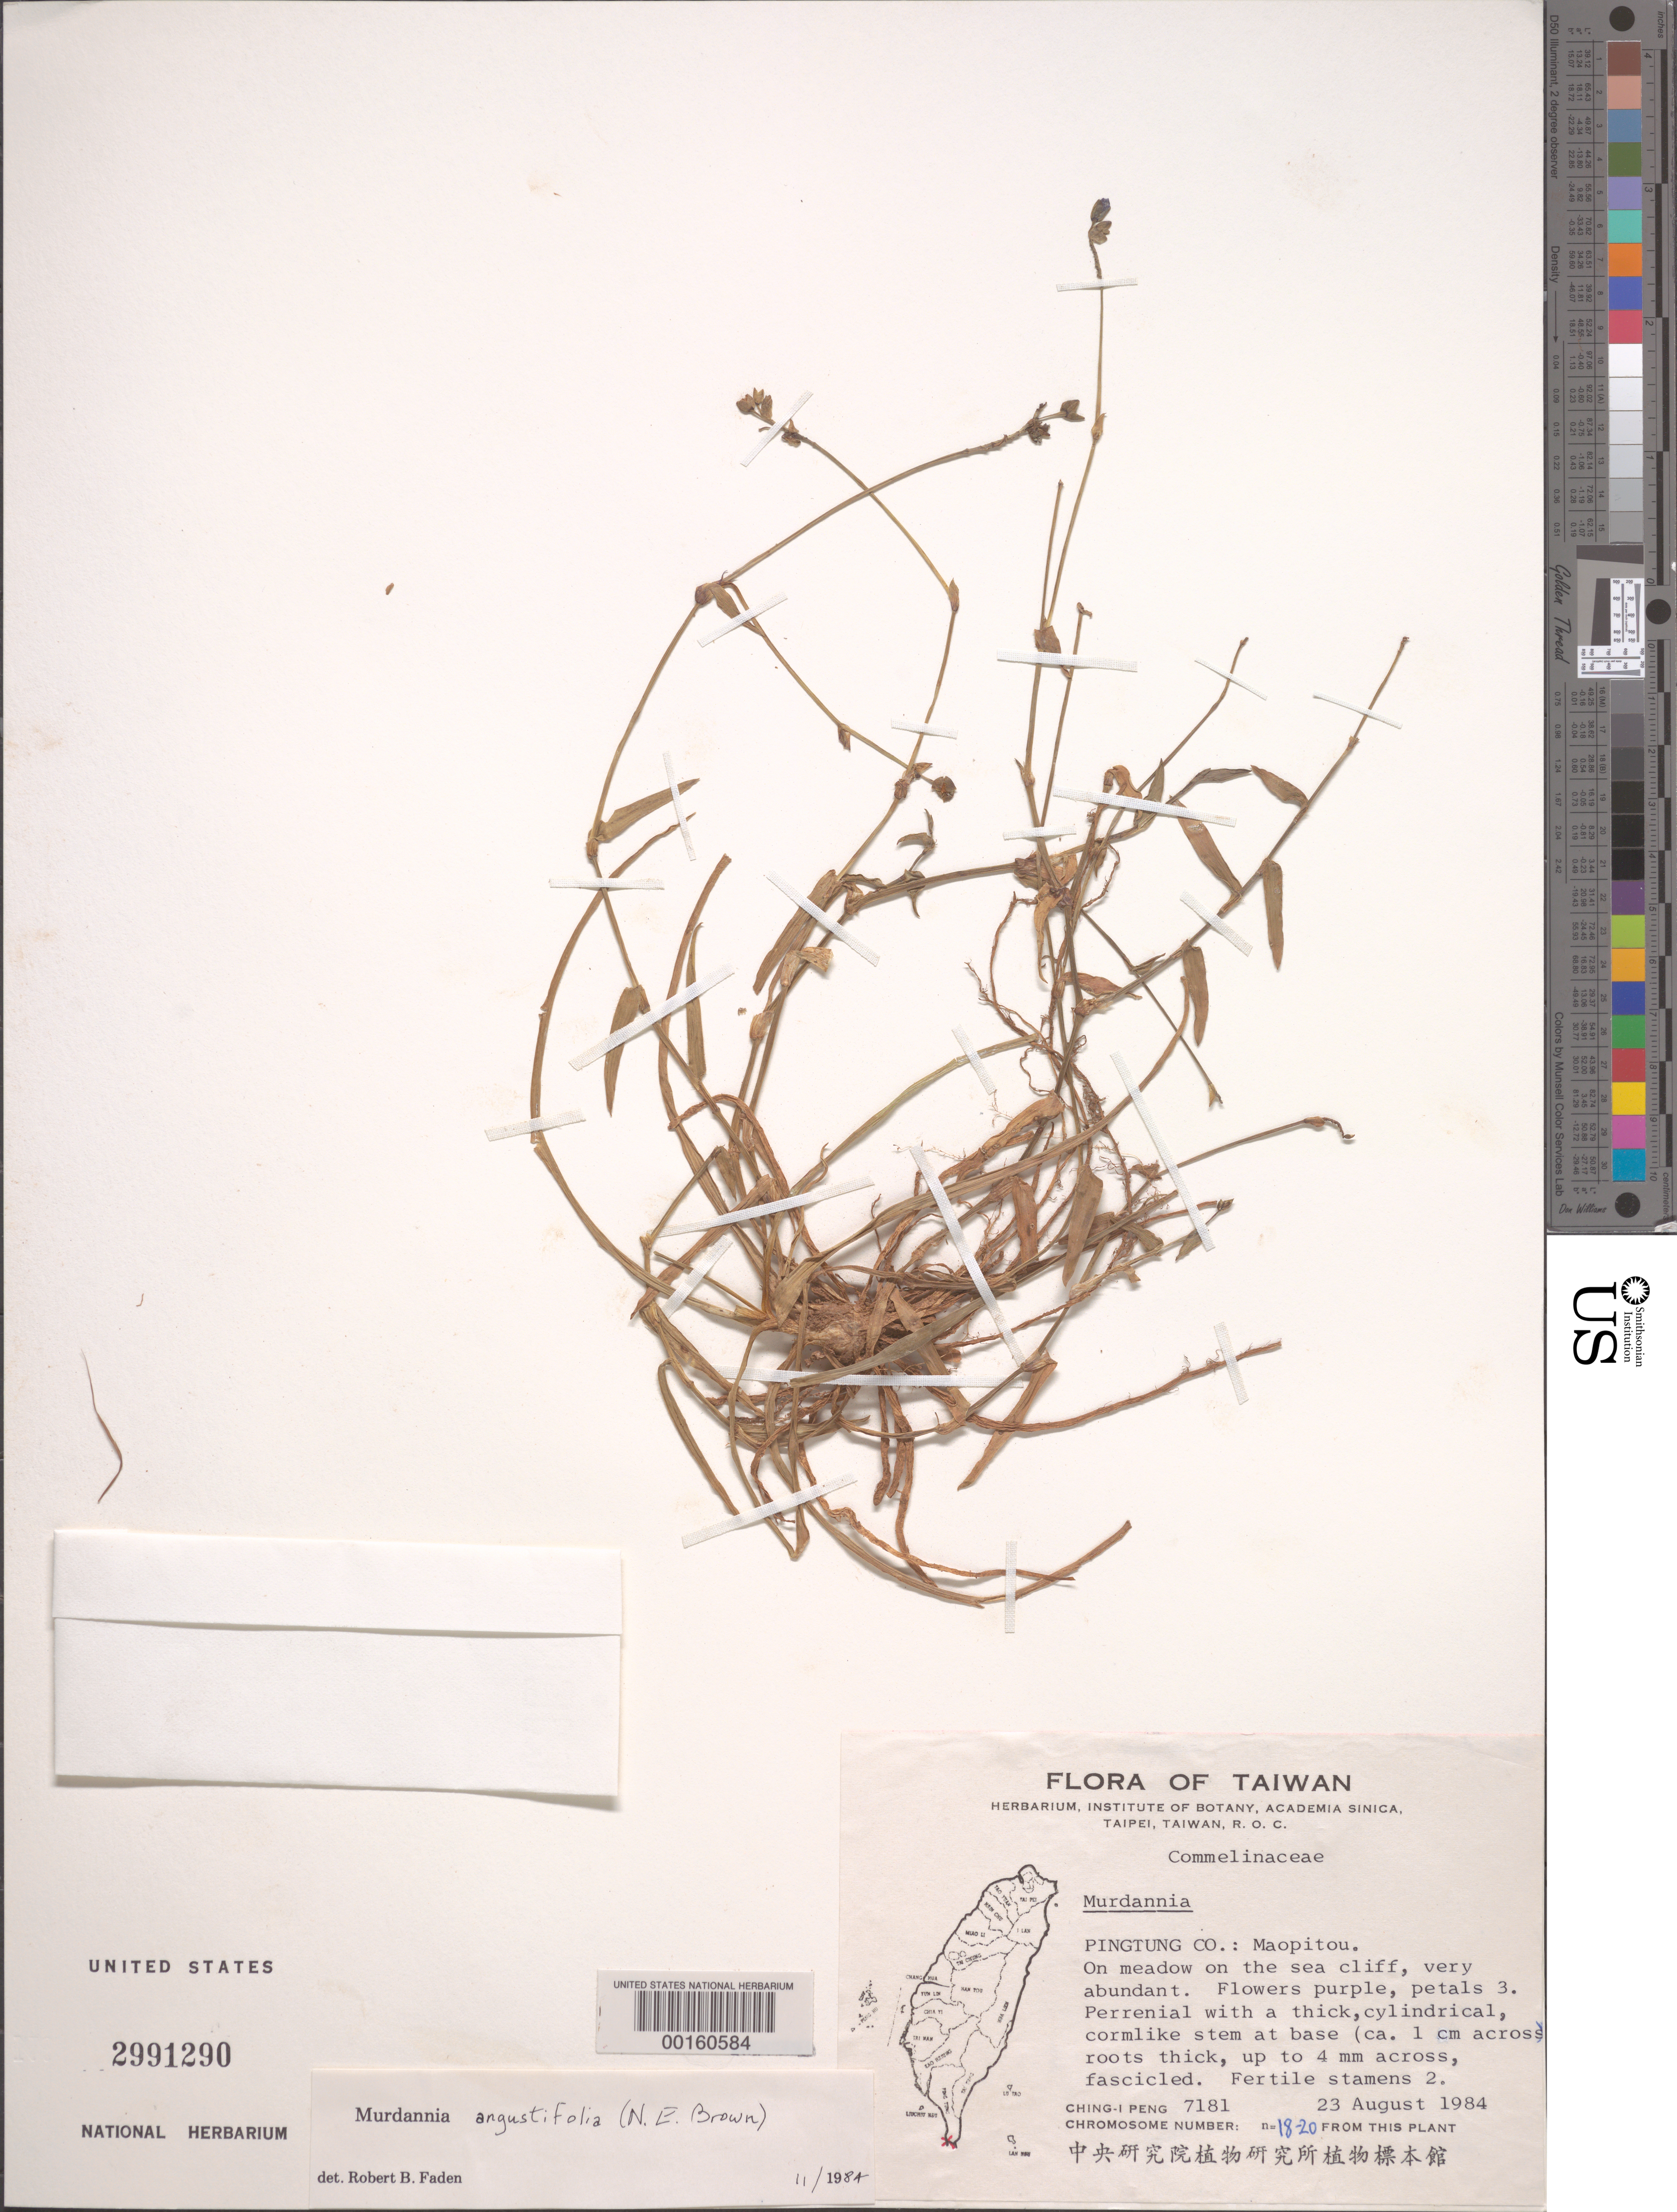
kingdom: Plantae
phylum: Tracheophyta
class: Liliopsida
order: Commelinales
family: Commelinaceae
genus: Murdannia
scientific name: Murdannia angustifolia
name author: (N.E. Br.) H. Hara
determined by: Faden, Robert B., (US), Smithsonian Institution - National Museum of Natural History (UNITED STATES)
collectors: C. Deng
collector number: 7181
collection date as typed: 23 Aug 1984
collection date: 1984-08-23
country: Taiwan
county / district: (pingtung)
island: Taiwan [Formosa]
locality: Maopitou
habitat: Sea cliff meadow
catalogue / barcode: US 2991290